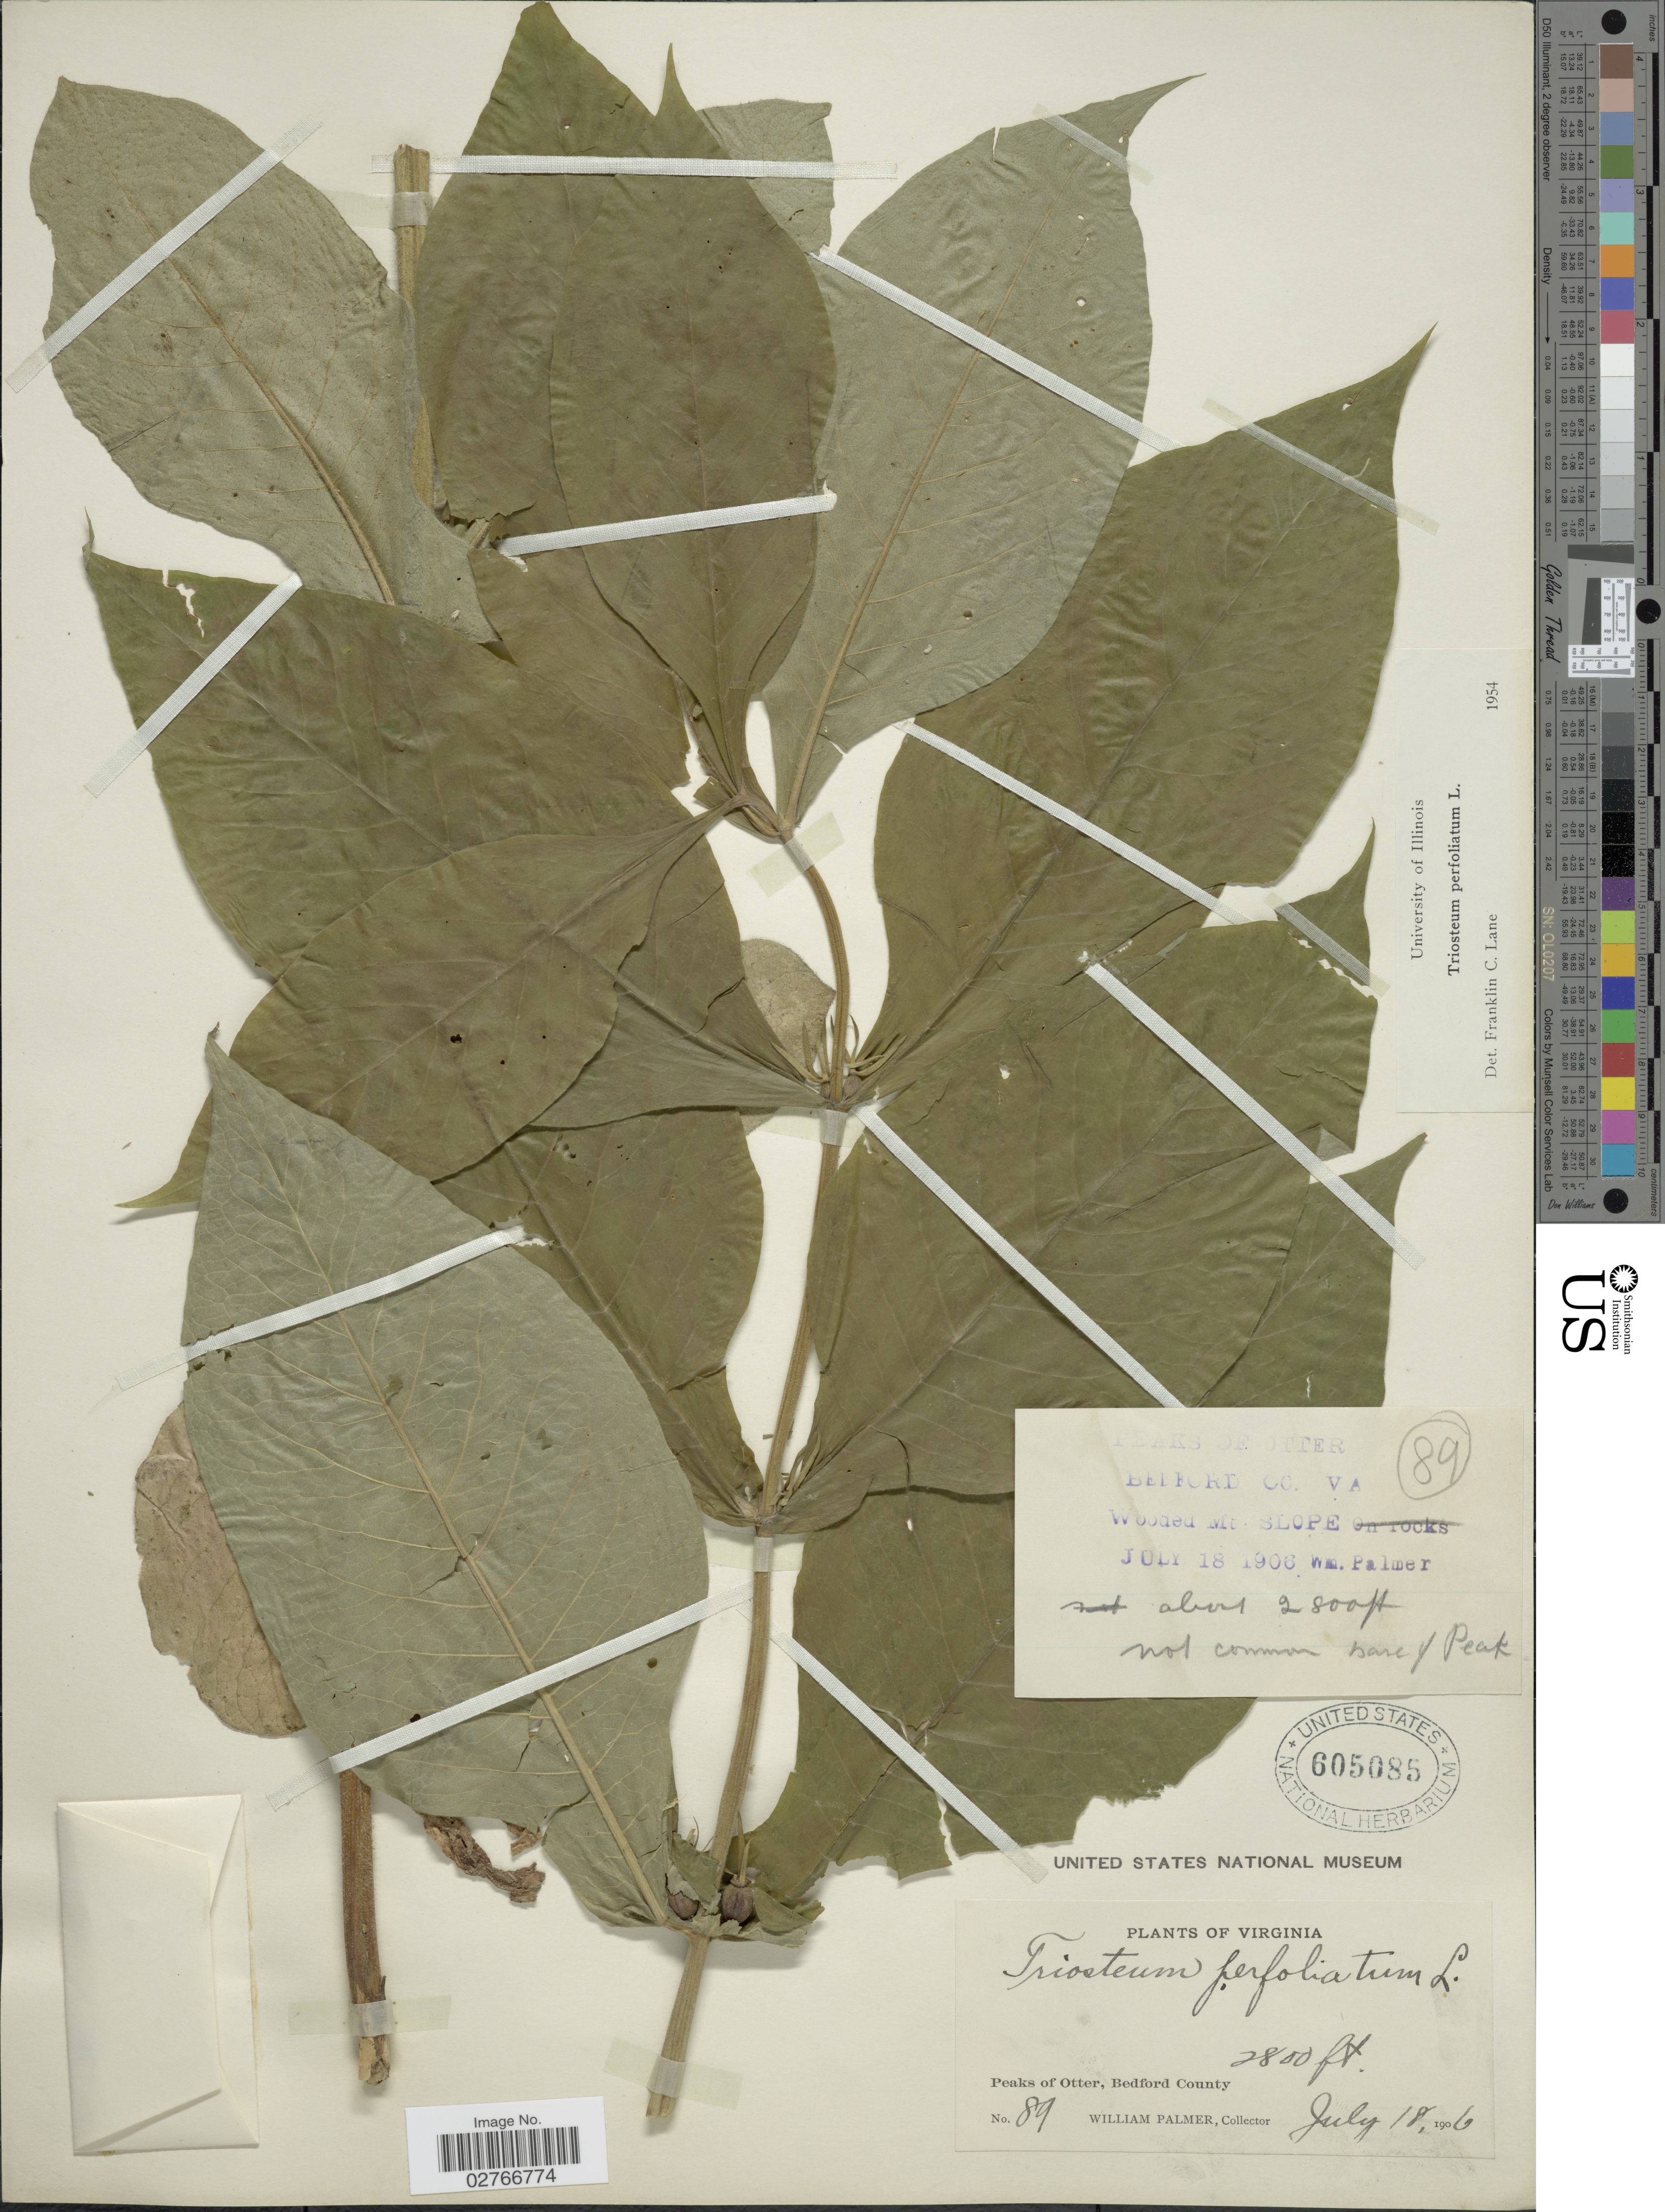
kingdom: Plantae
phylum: Tracheophyta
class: Magnoliopsida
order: Dipsacales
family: Caprifoliaceae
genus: Triosteum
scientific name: Triosteum perfoliatum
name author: L.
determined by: Lane, F.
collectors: W. Palmer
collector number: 89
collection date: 1906-07-18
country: United States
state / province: Virginia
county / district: Bedford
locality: Peaks of Otter, Bedford County.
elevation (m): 853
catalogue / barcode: US 605085